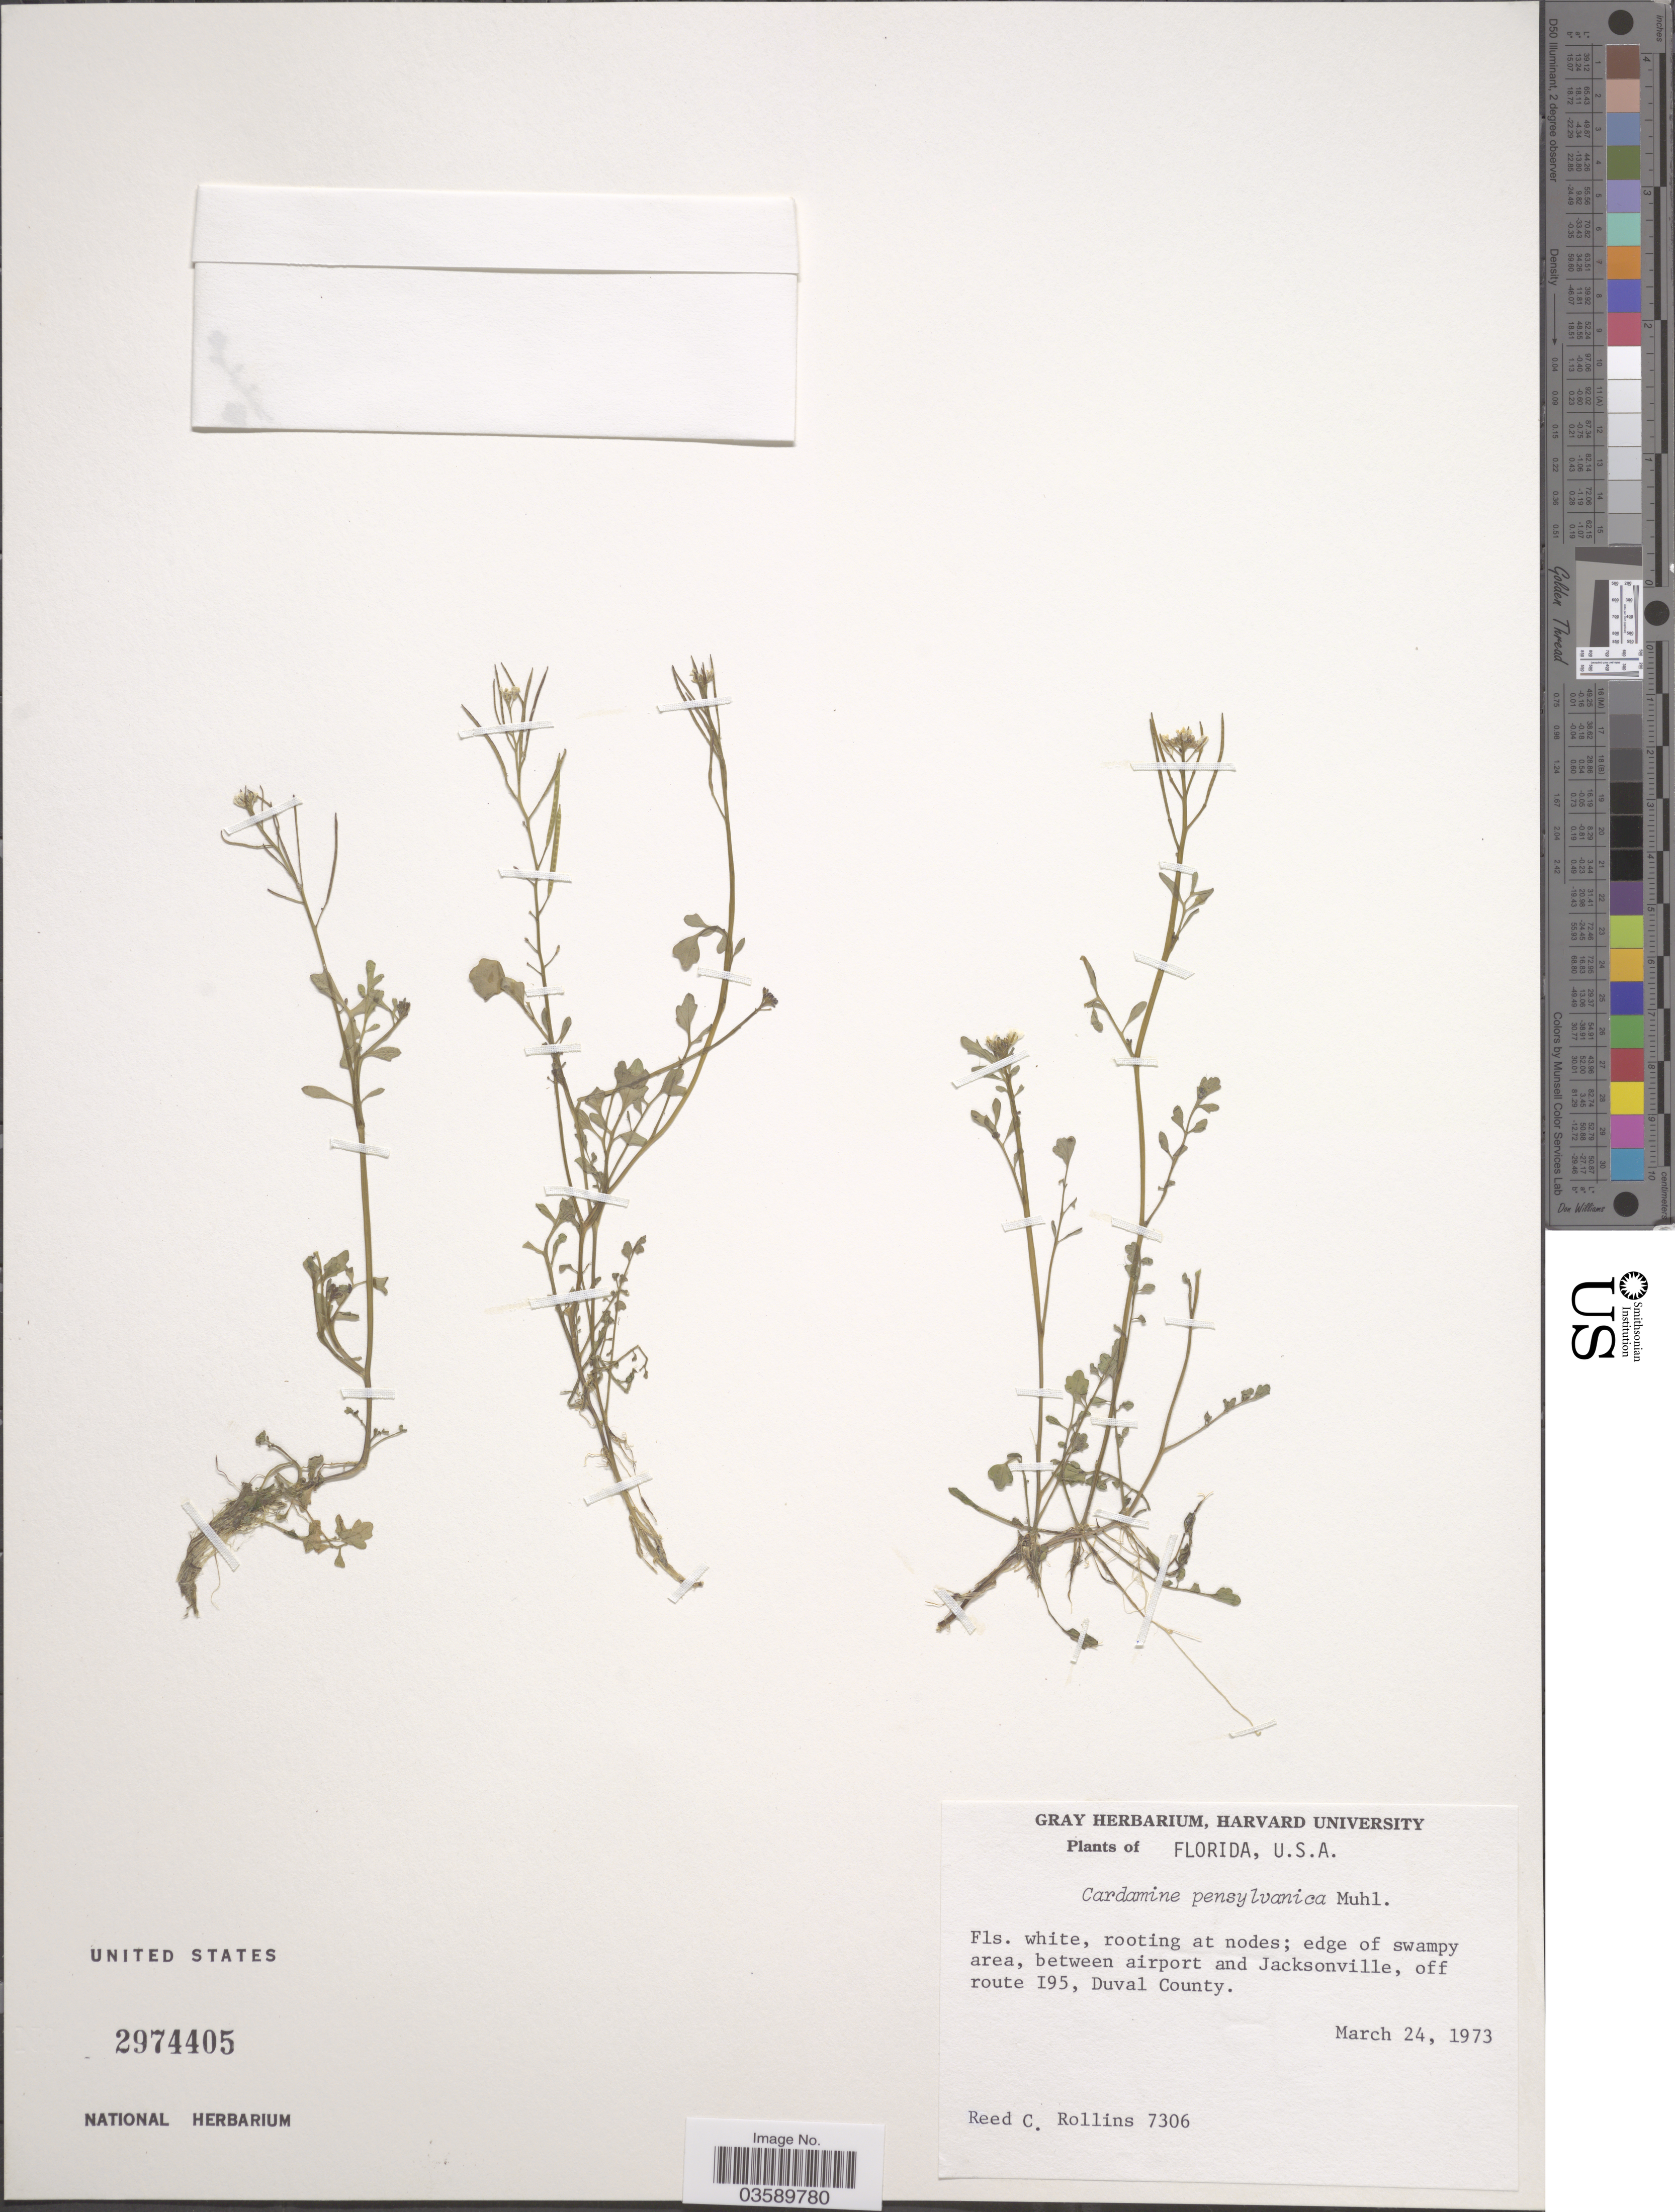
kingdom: Plantae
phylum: Tracheophyta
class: Magnoliopsida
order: Brassicales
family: Brassicaceae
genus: Cardamine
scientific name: Cardamine pensylvanica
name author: Muhl. ex Willd.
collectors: R. C. Rollins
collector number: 7306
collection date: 1973-03-24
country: United States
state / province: Florida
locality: Between airport and Jacksonville, off route 195, Duval County.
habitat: edge of swampy area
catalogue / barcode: US 2974405